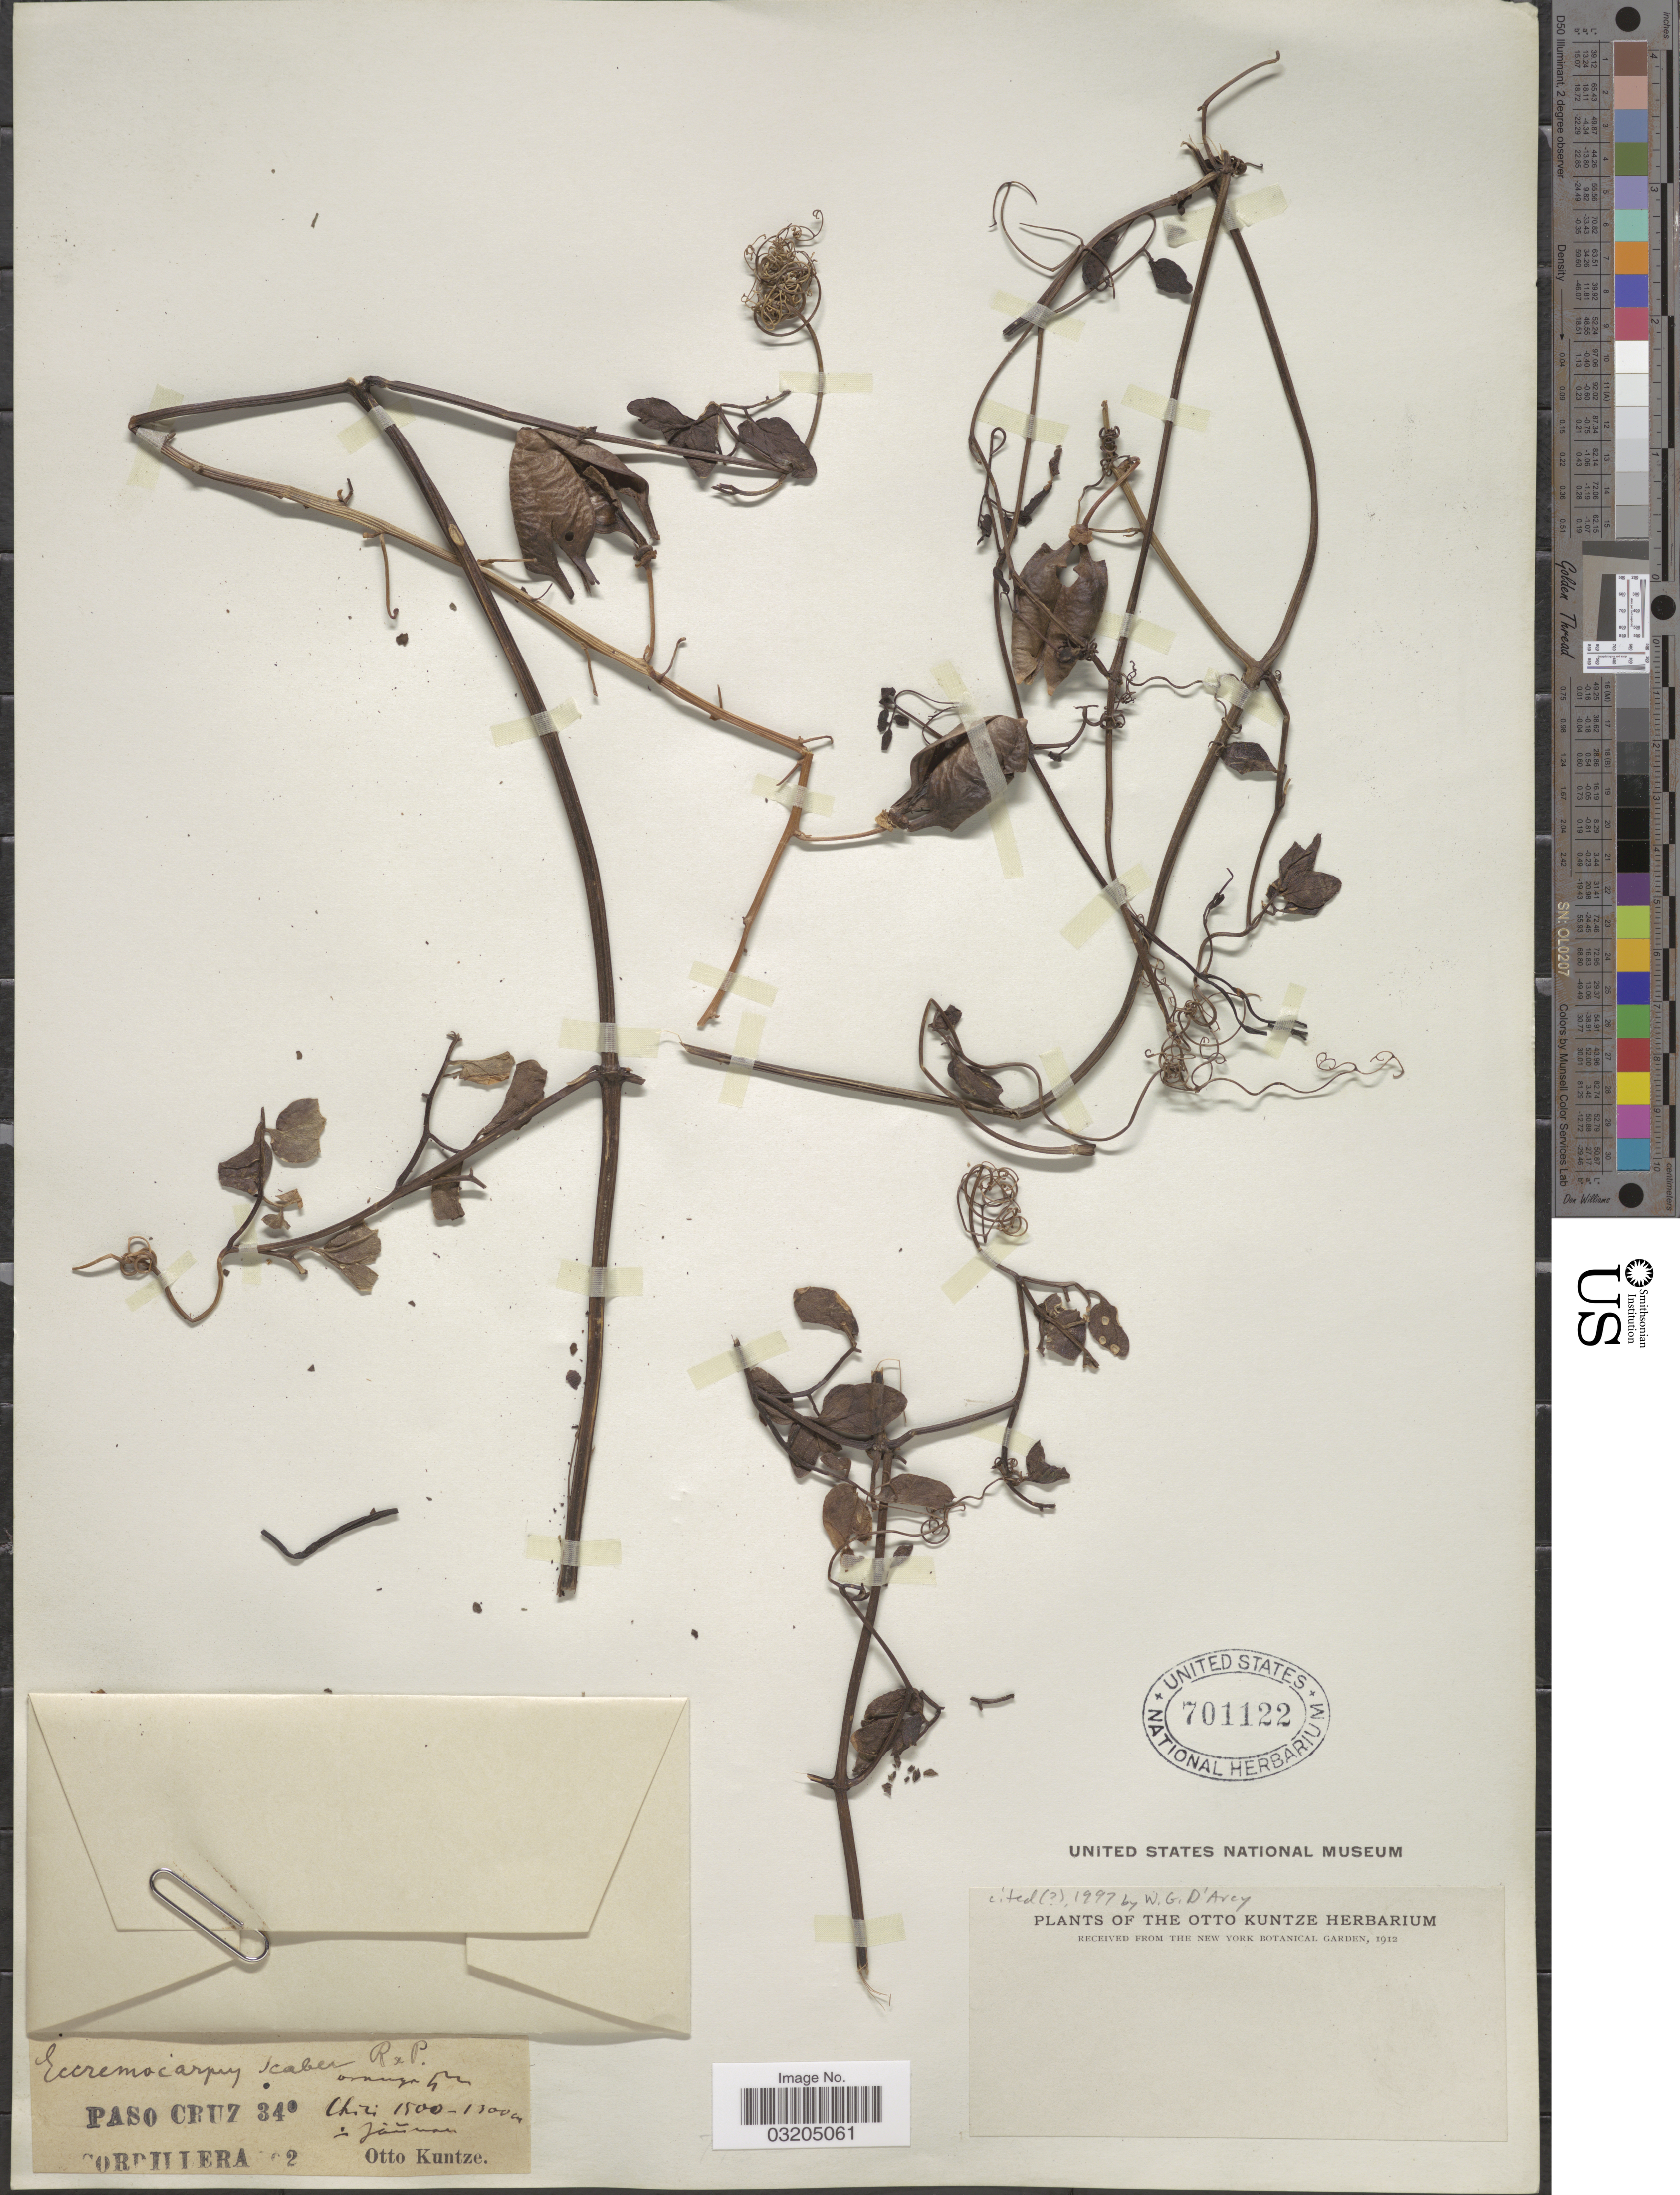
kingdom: Plantae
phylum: Tracheophyta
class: Magnoliopsida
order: Lamiales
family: Bignoniaceae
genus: Eccremocarpus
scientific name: Eccremocarpus scaber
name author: Ruiz & Pav.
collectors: C.E.O. Kuntze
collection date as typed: Transcribed d/m/y: //2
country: Chile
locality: Paso Cruz, in Jaunsar [interpreted] Cordillera.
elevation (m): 1300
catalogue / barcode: US 701122